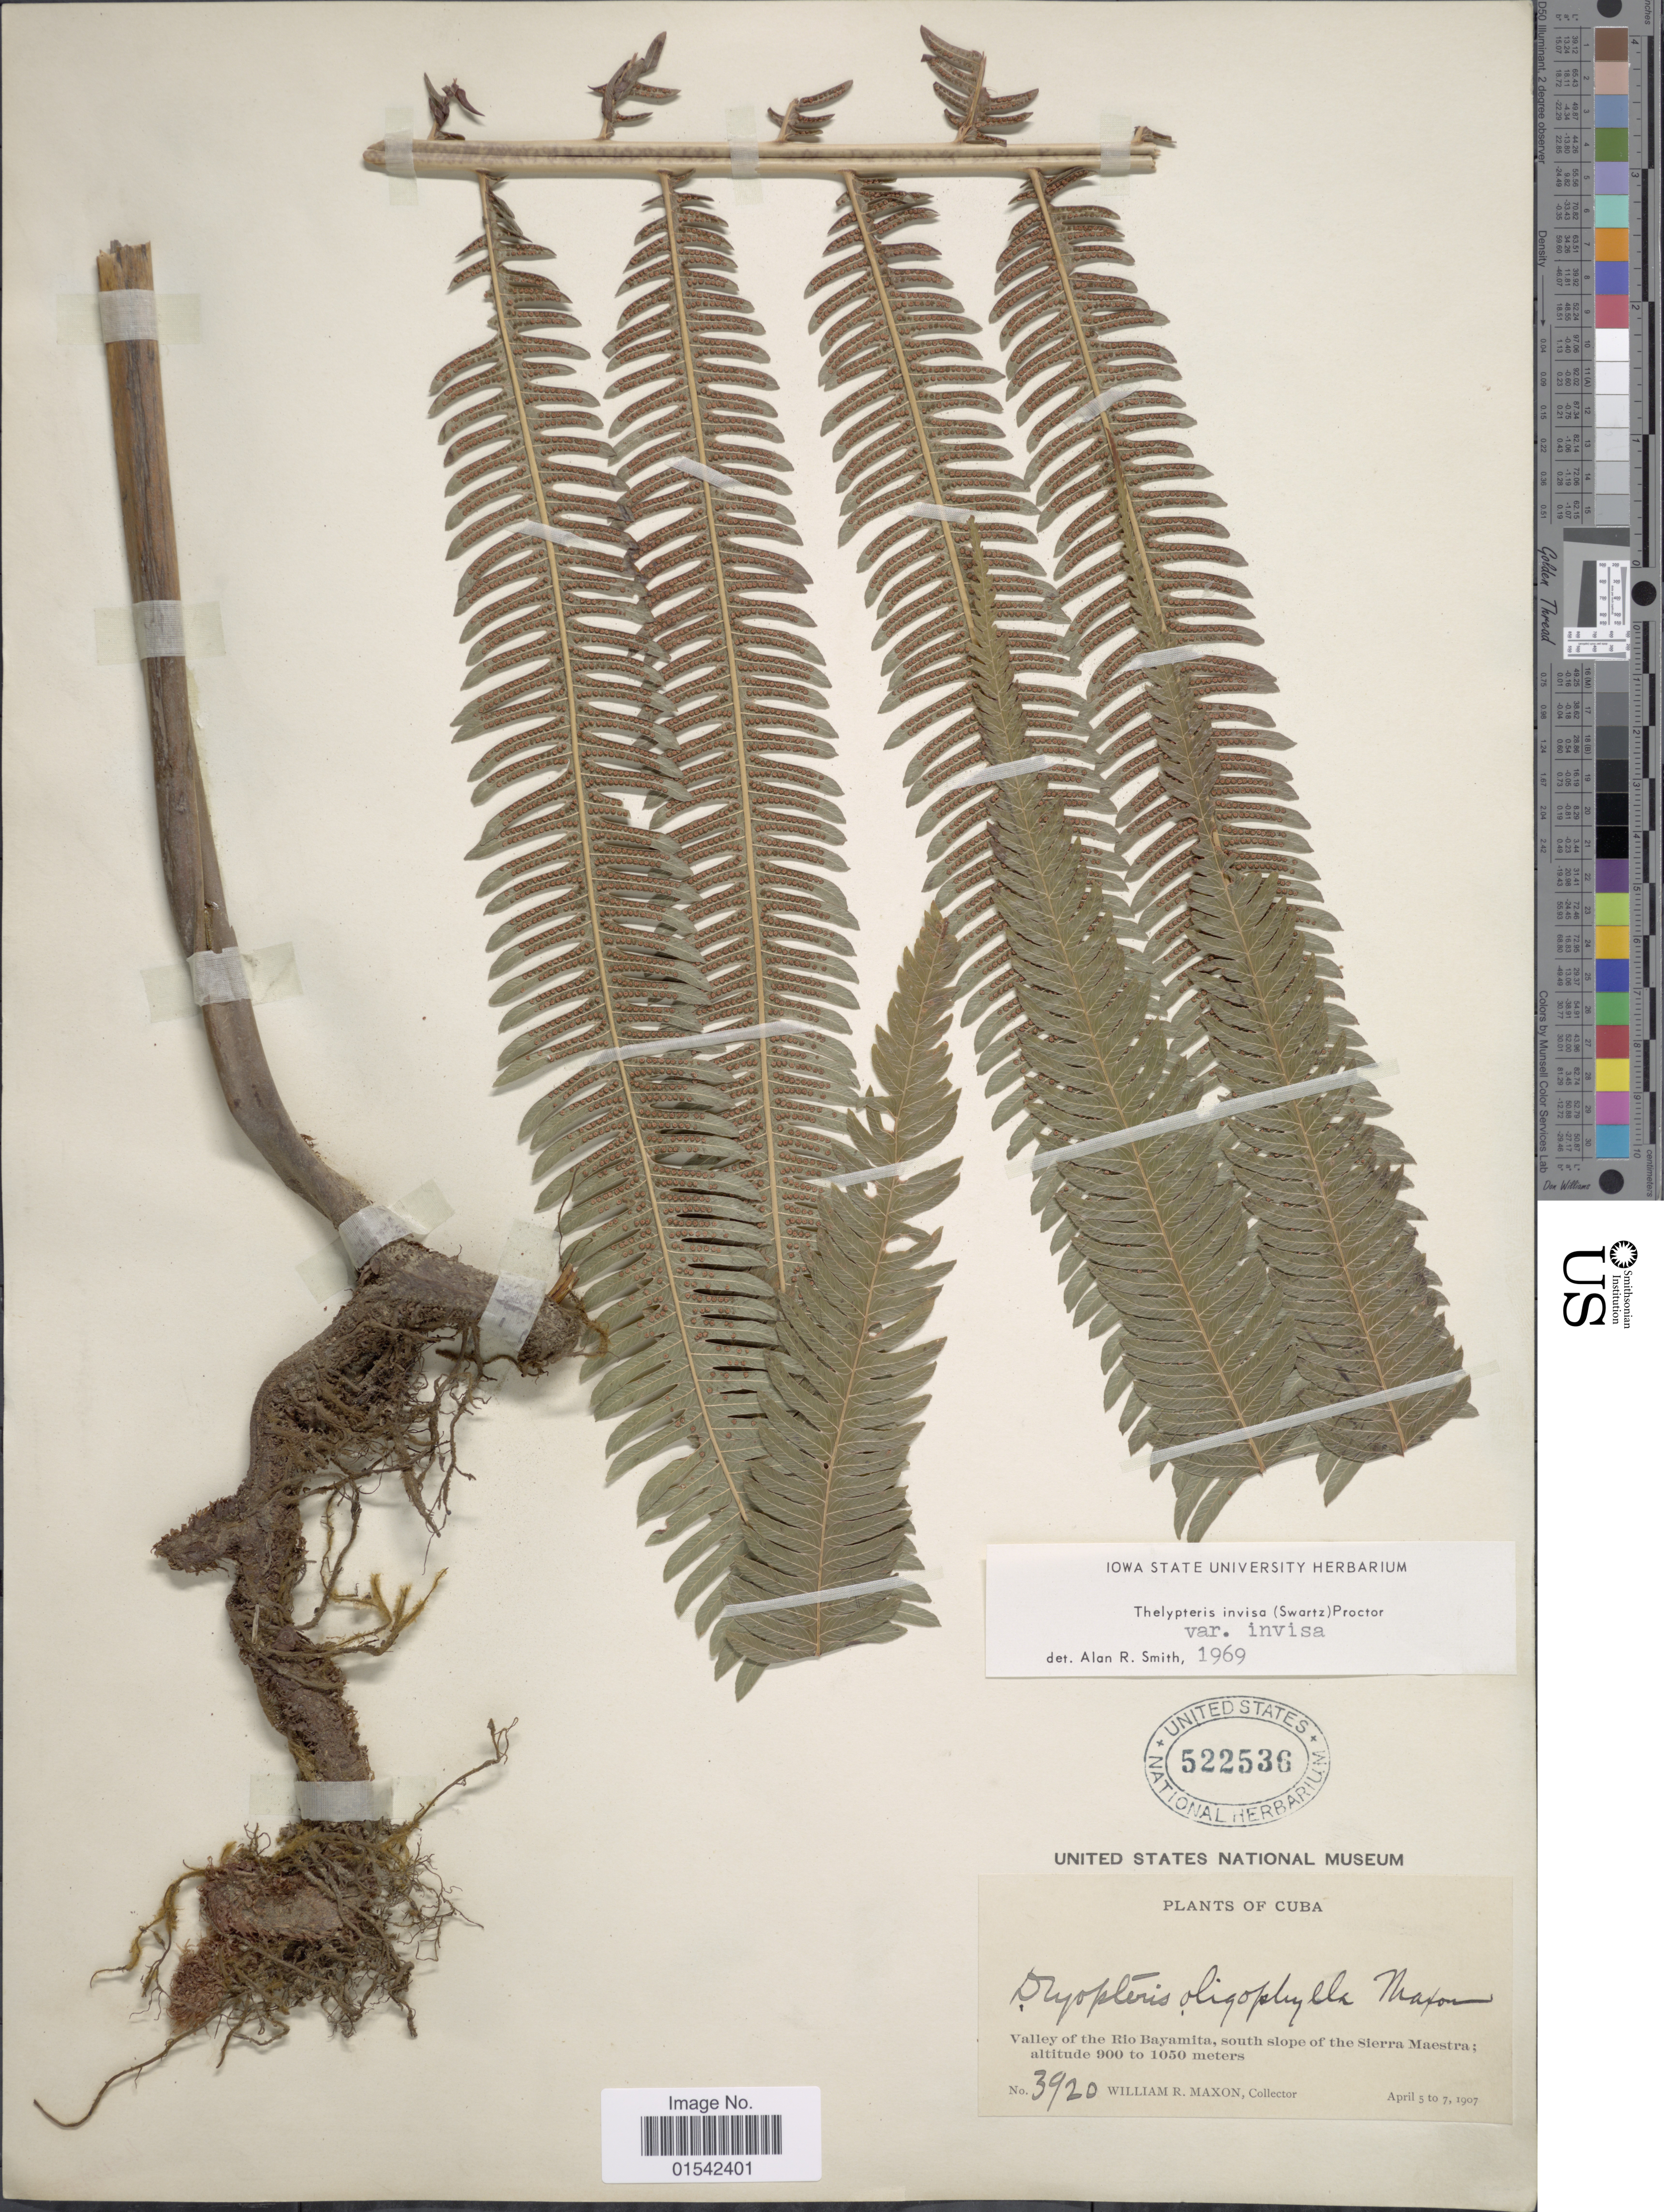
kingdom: Plantae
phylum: Tracheophyta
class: Polypodiopsida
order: Polypodiales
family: Thelypteridaceae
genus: Cyclosorus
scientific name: Cyclosorus grandis (A.R. Sm.) comb. nov., ined 2015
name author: (A.R. Sm.)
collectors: W. R. Maxon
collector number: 3920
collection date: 1907-04-05/1907-04-07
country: Cuba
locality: Valley of the Rio Bayamita, south slope of the Sierra Maestra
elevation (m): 900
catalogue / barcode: US 522536